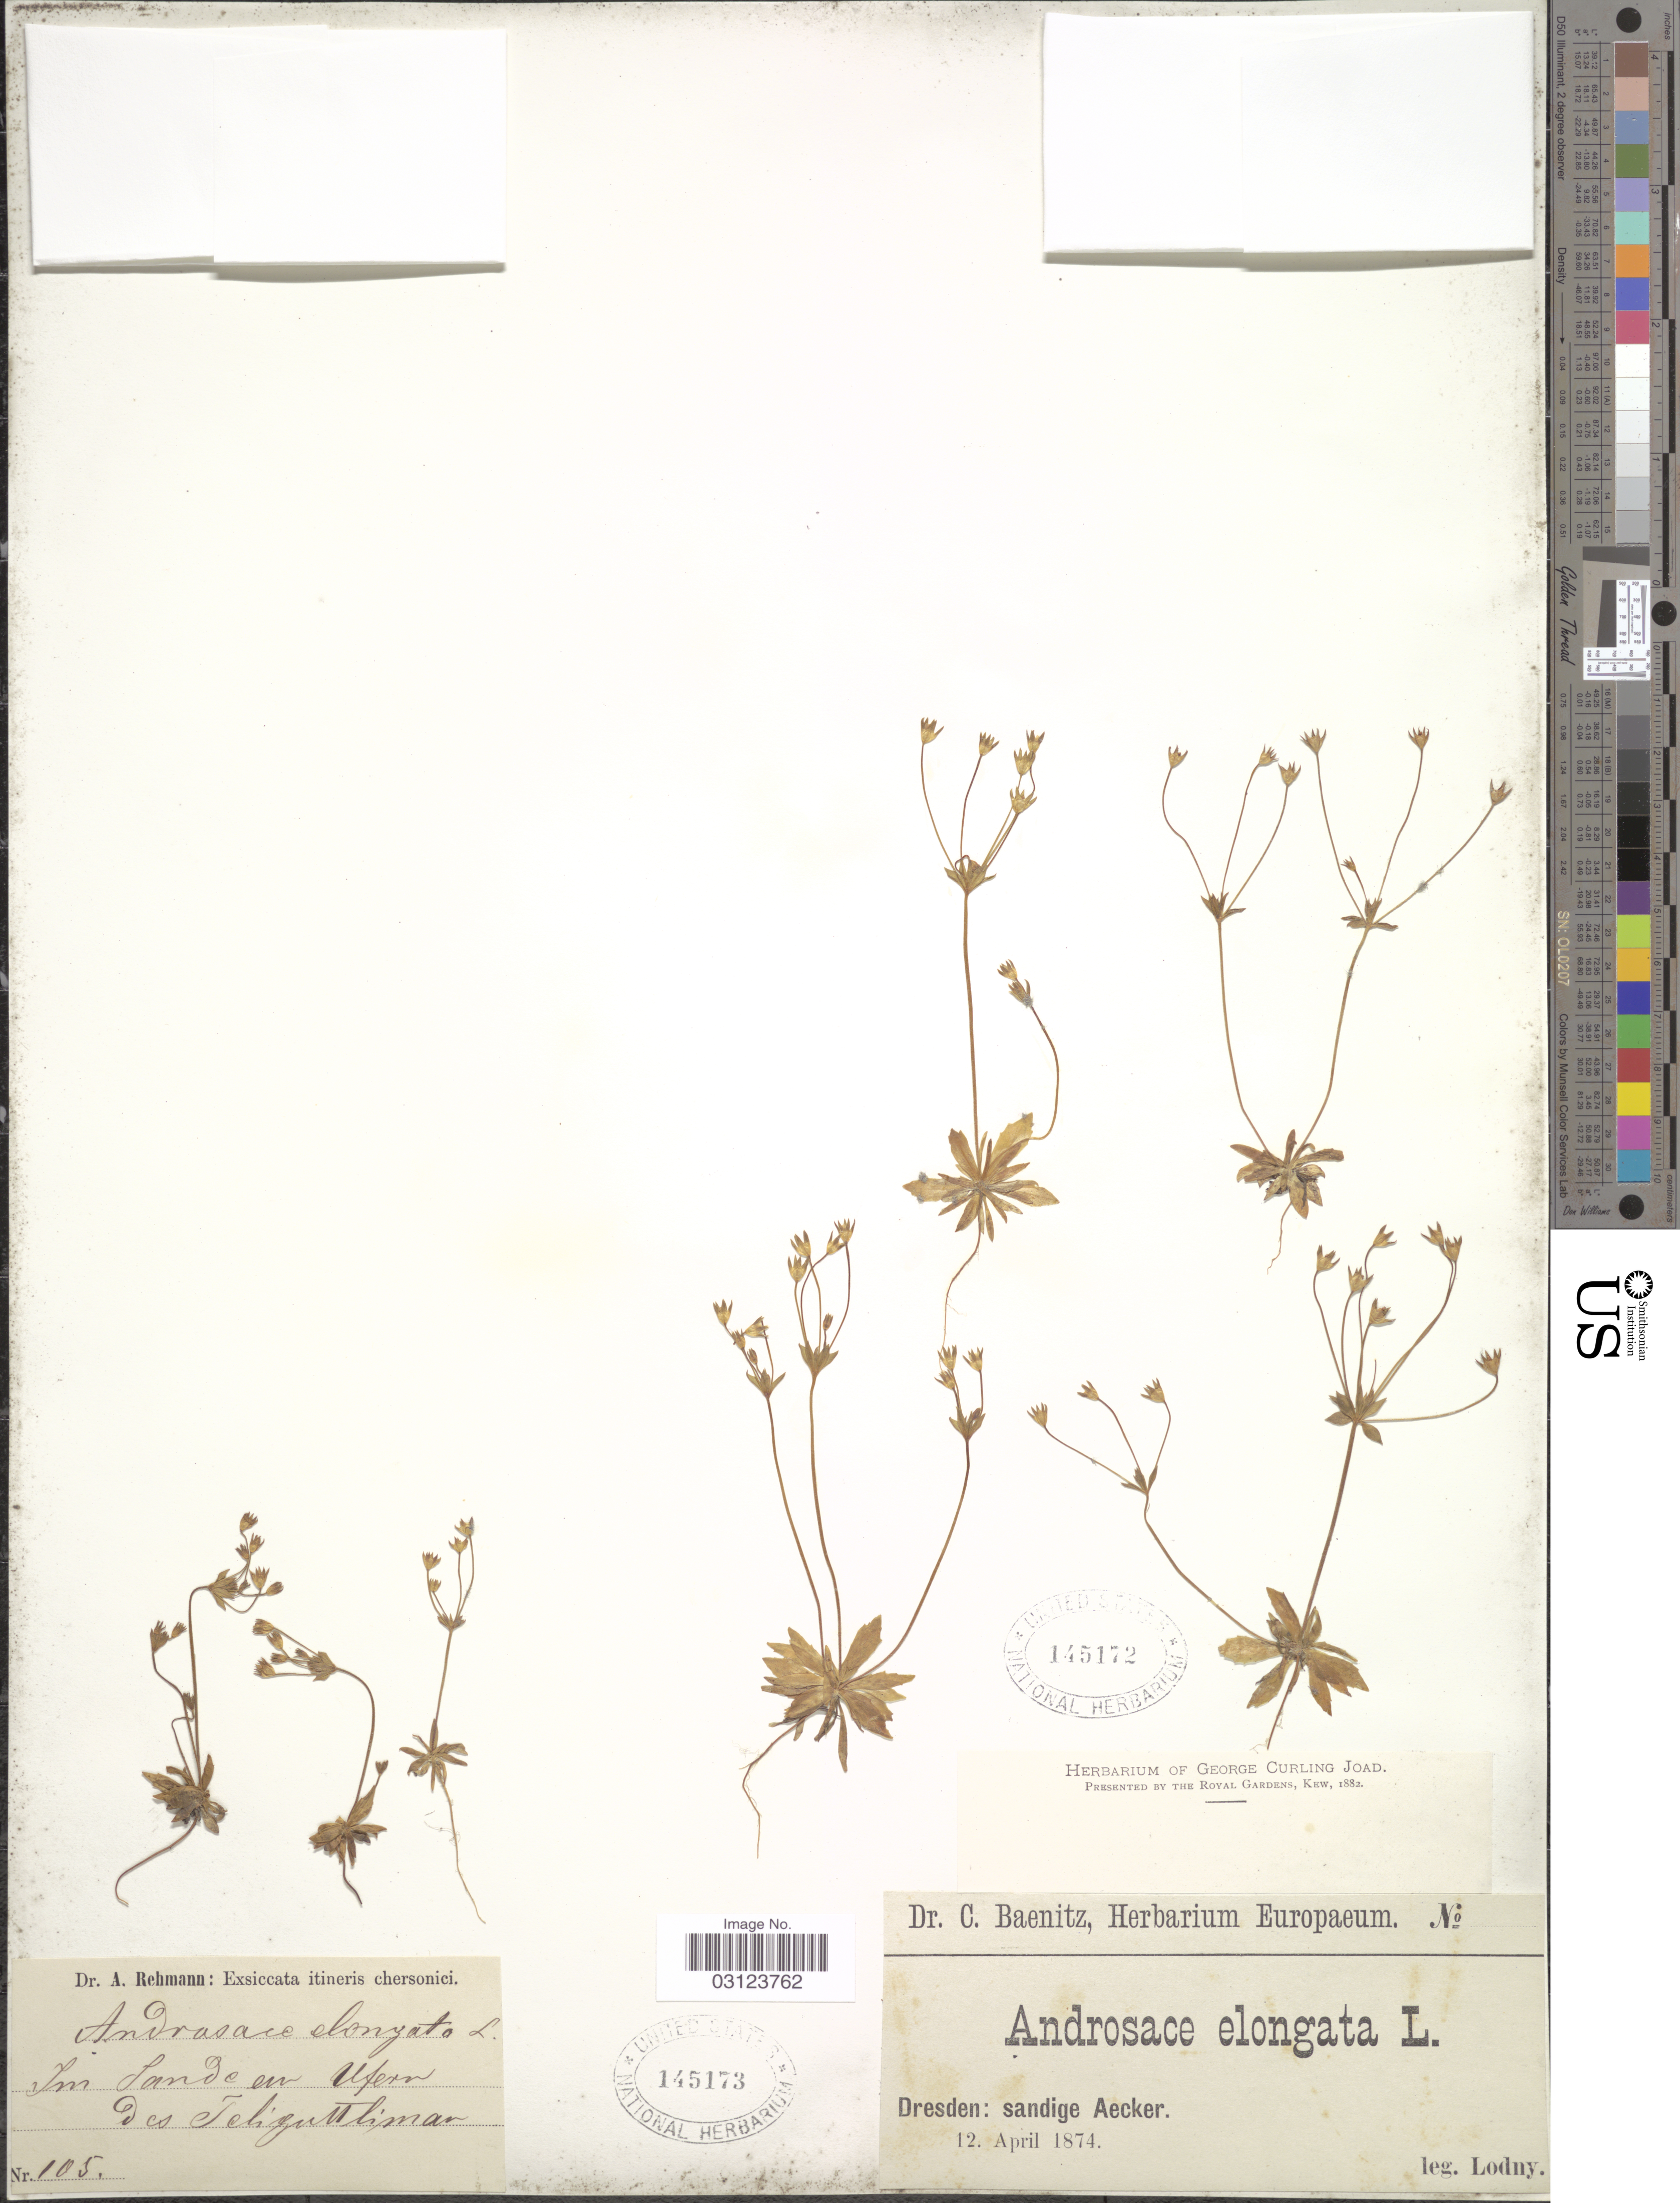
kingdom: Plantae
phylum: Tracheophyta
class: Magnoliopsida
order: Ericales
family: Primulaceae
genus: Androsace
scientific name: Androsace elongata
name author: L.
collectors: Lodny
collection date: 1874-04-12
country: Germany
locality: Dresden: sandige Aecker.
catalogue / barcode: US 145172